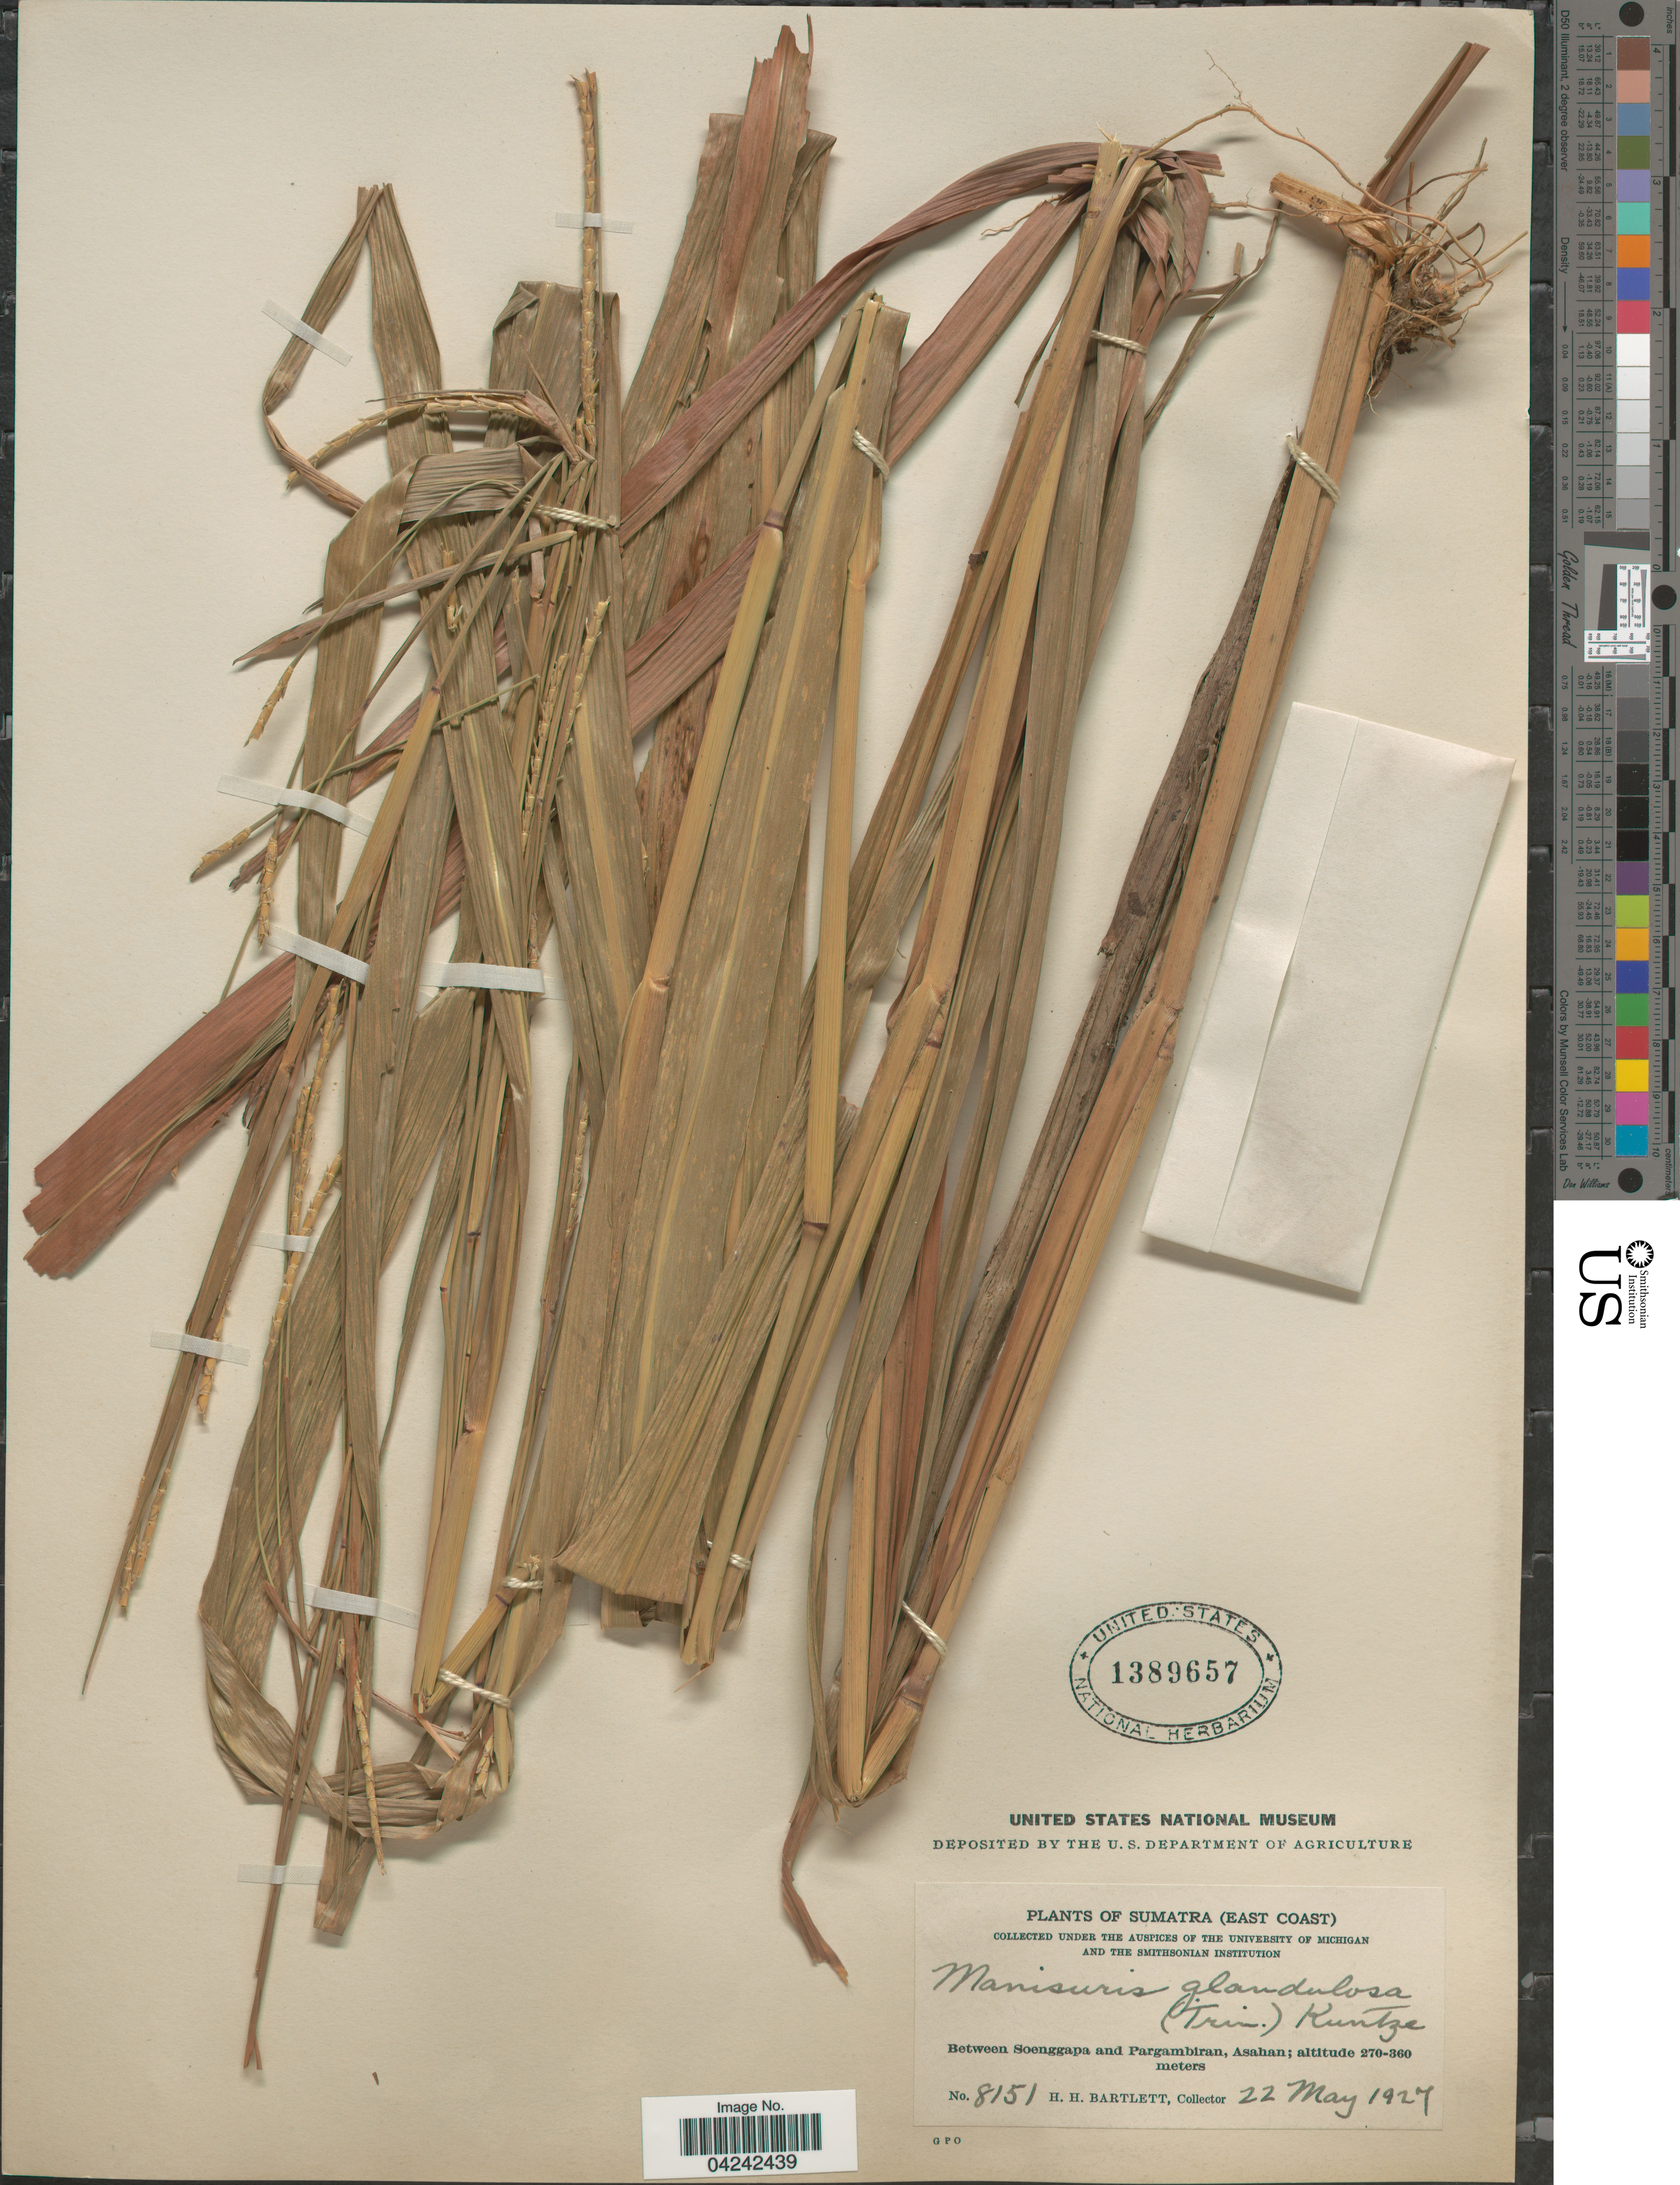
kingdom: Plantae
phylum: Tracheophyta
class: Liliopsida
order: Poales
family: Poaceae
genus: Rottboellia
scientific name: Rottboellia glandulosa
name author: Trin.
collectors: H. H. Bartlett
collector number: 8151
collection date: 1927-05-22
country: Indonesia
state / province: Sumatra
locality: Sumatra (East Coast). Between Soenggapa and Pargambiran, Asahan.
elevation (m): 270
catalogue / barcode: US 1389657